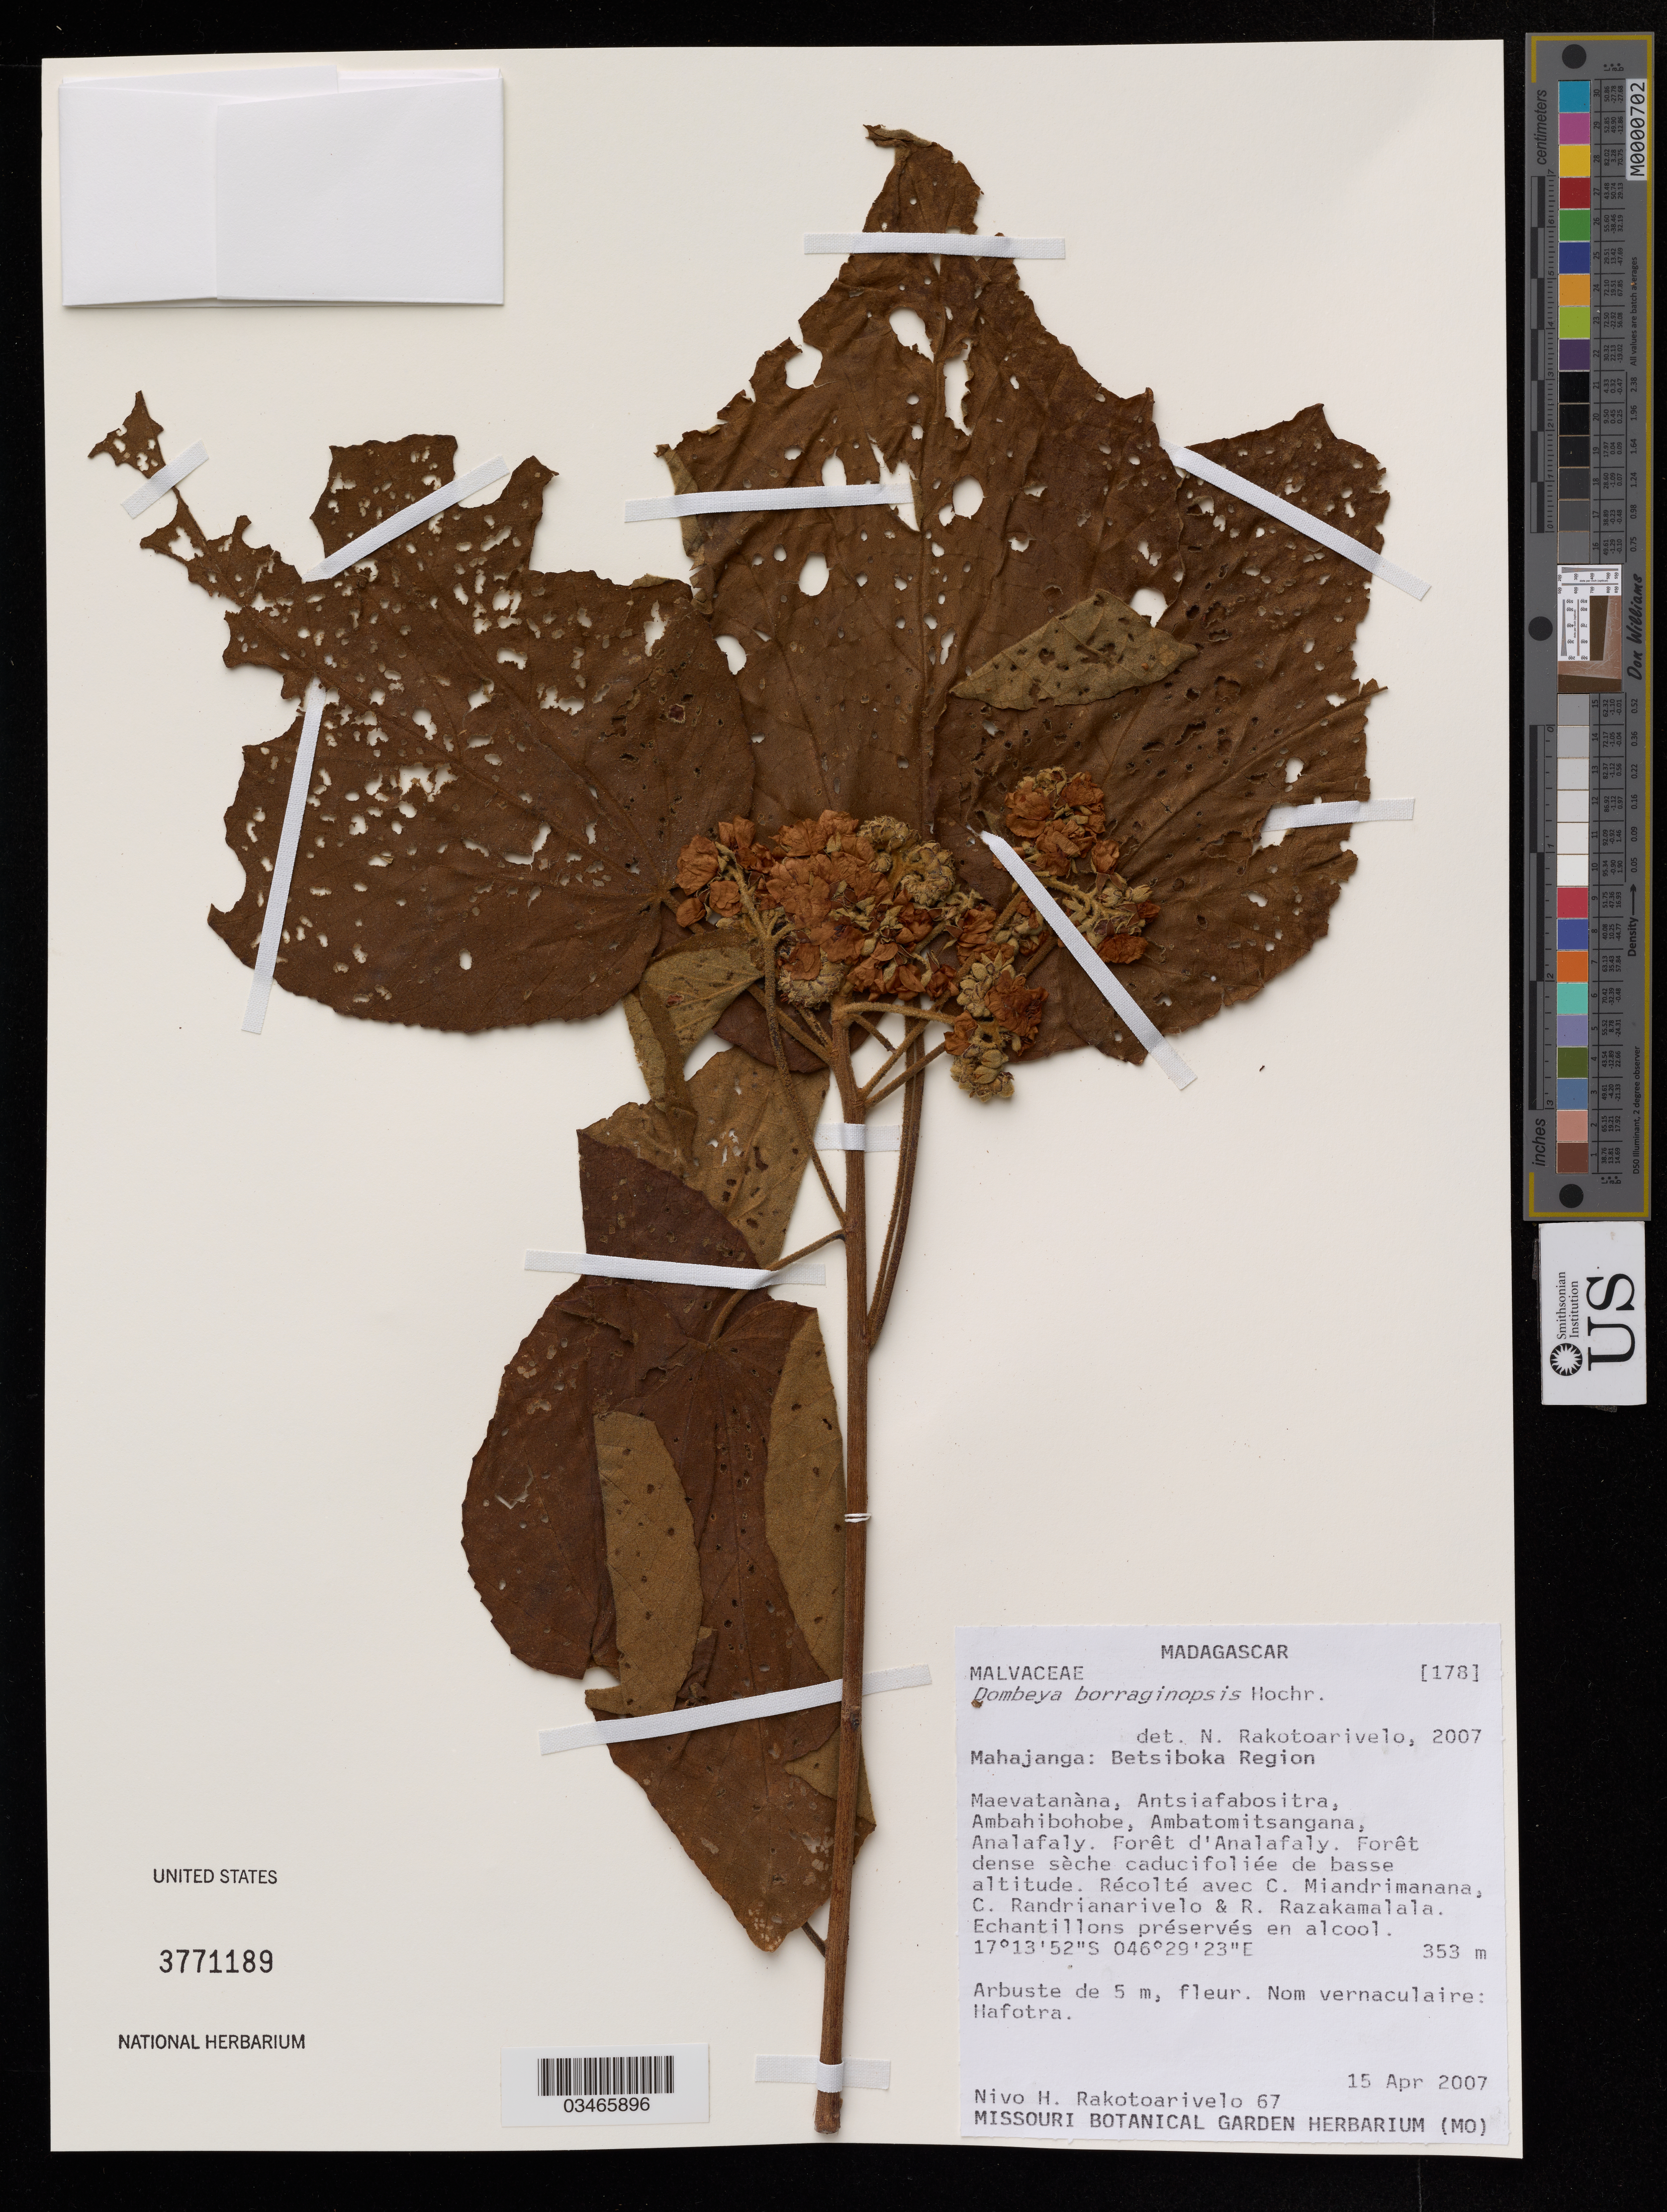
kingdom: Plantae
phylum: Tracheophyta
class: Magnoliopsida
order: Malvales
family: Malvaceae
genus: Dombeya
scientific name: Dombeya greveana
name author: Baill.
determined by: Jourdain-Fievet, L.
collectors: N. Rakotoarivelo et al.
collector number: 67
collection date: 2007-04-15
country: Madagascar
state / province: Betsiboka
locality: Maevatanana, Antsiafabositra, Ambahibohobe, Ambatomitsangana, Analafaly.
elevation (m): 353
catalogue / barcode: US 3771189